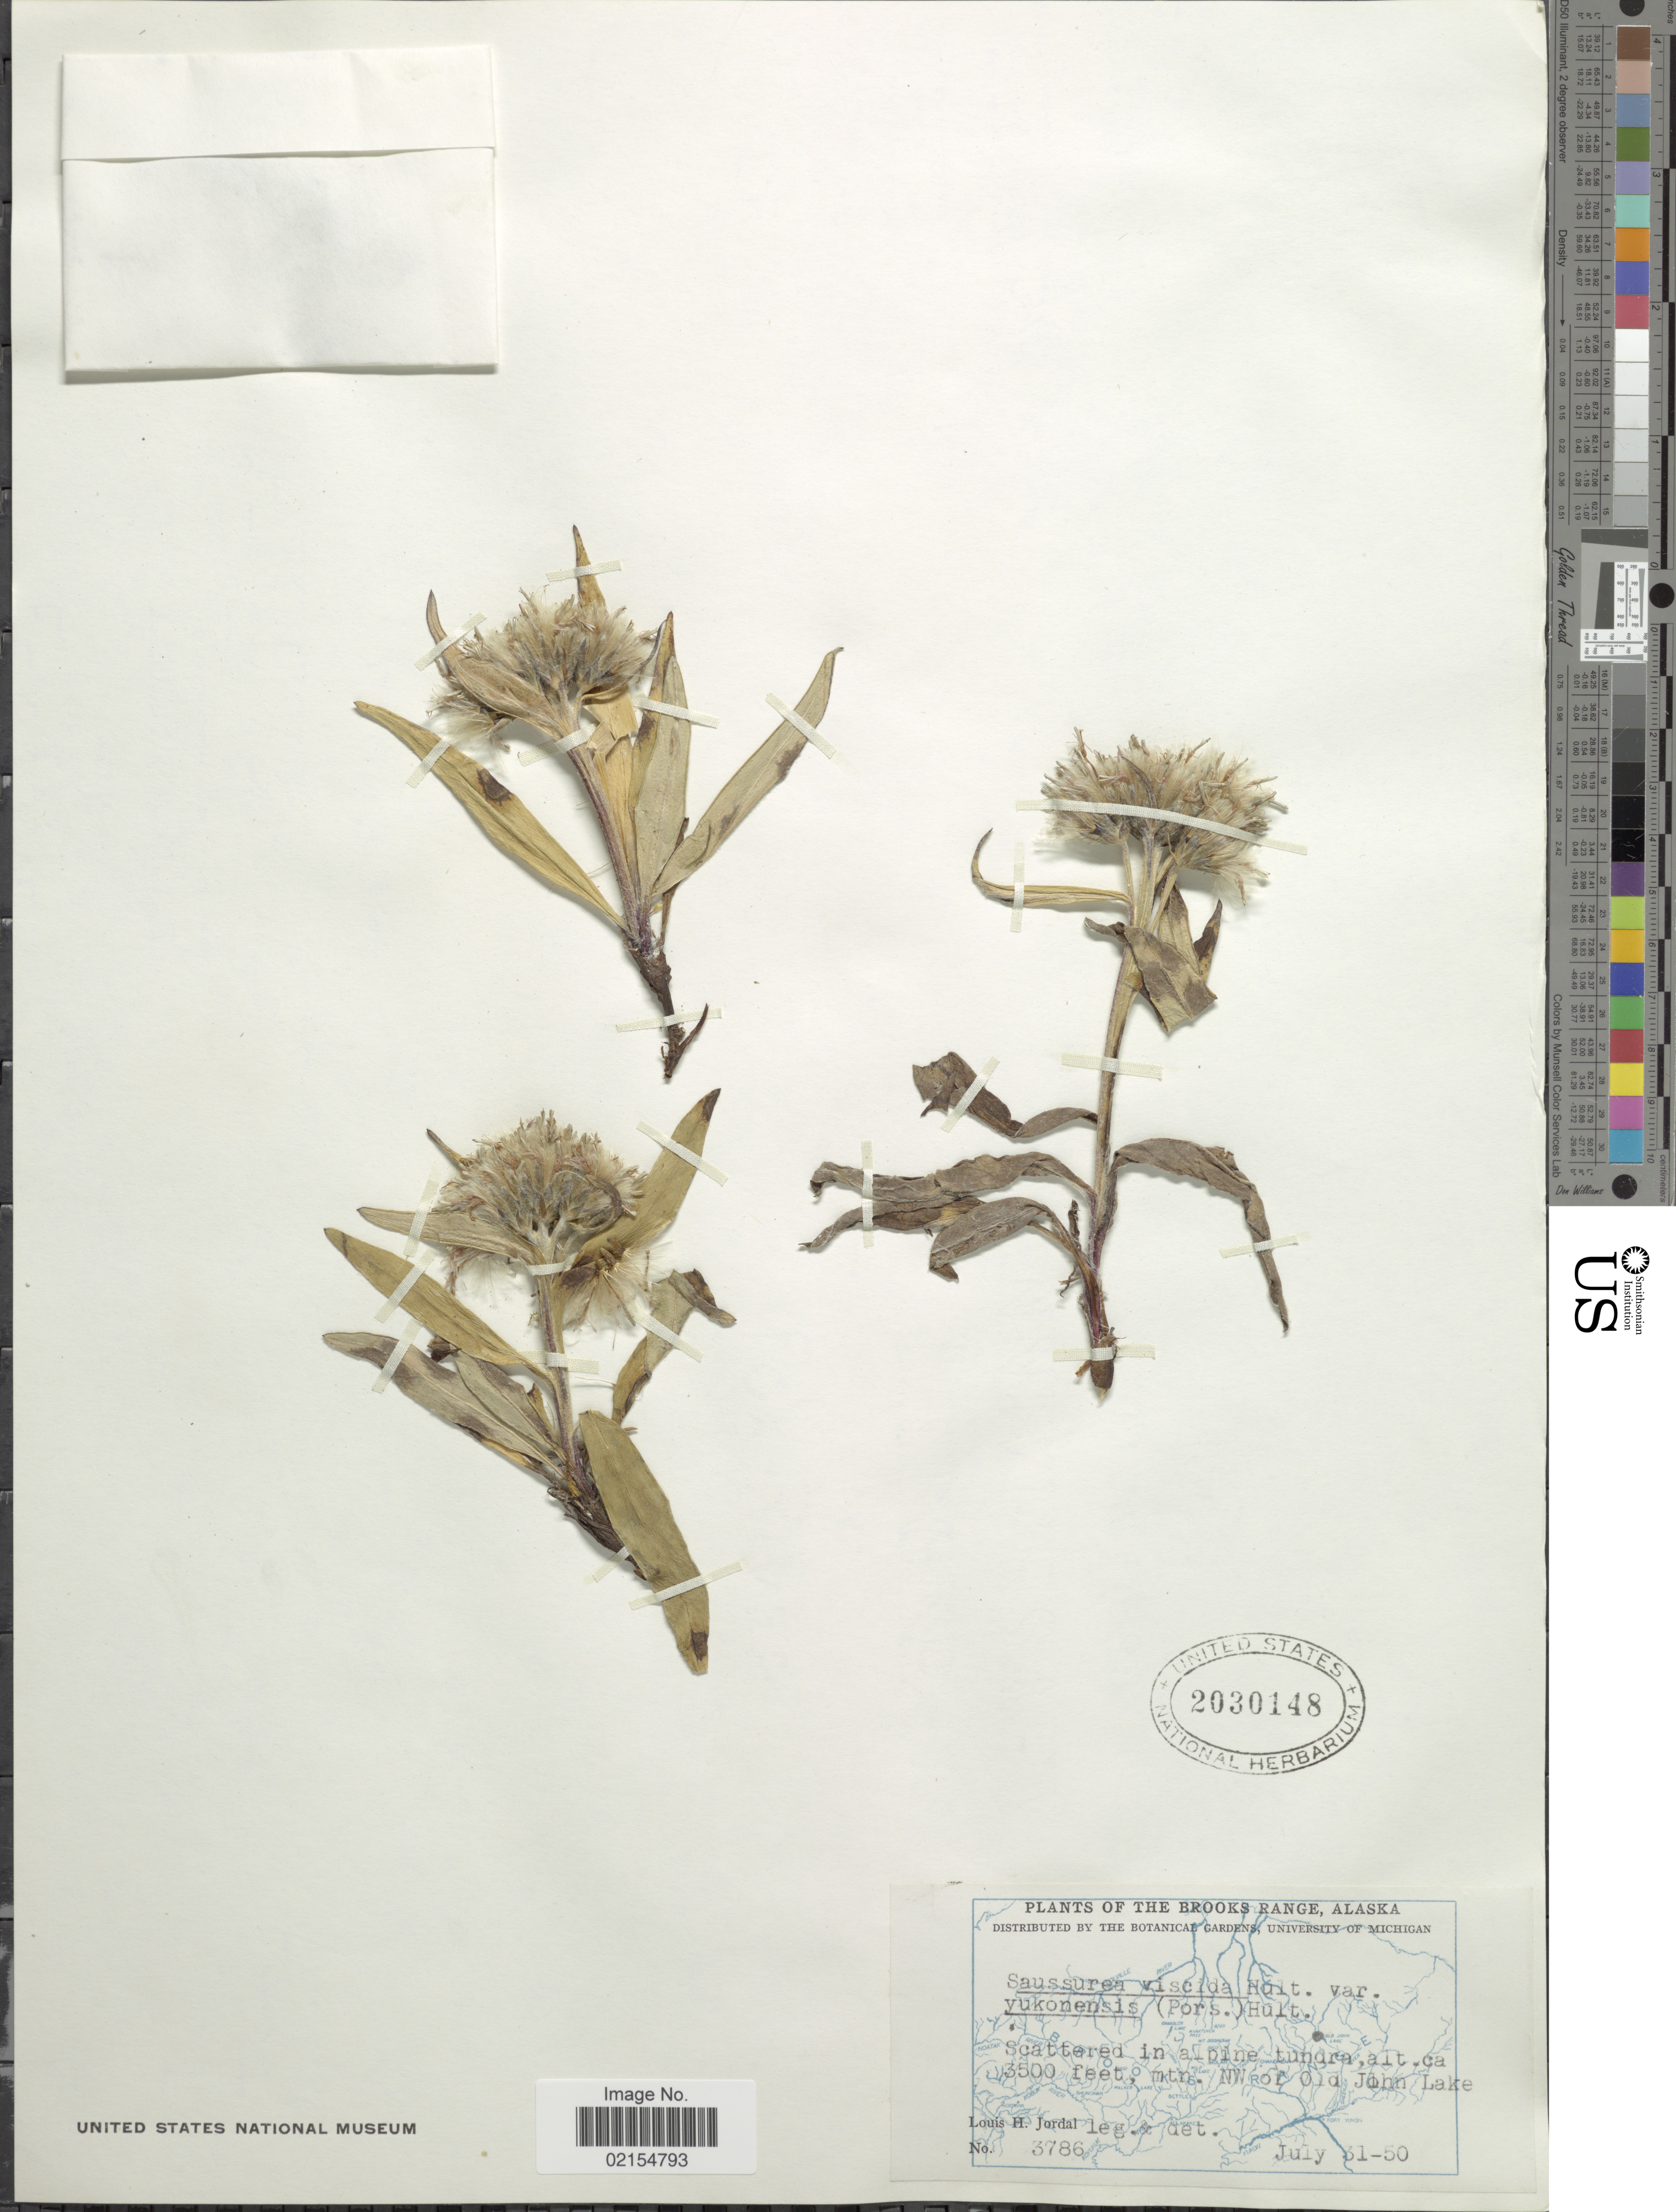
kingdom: Plantae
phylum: Tracheophyta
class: Magnoliopsida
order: Asterales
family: Asteraceae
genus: Saussurea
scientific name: Saussurea angustifolia var. yukonensis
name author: A.E. Porsild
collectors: L. Jordal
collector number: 3786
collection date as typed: Transcribed d/m/y: 31/7/50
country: United States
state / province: Alaska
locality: The Brooks Range, Alaska, Scattered in alpine tundra, NW of Old John Lake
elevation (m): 1067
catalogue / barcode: US 2030148